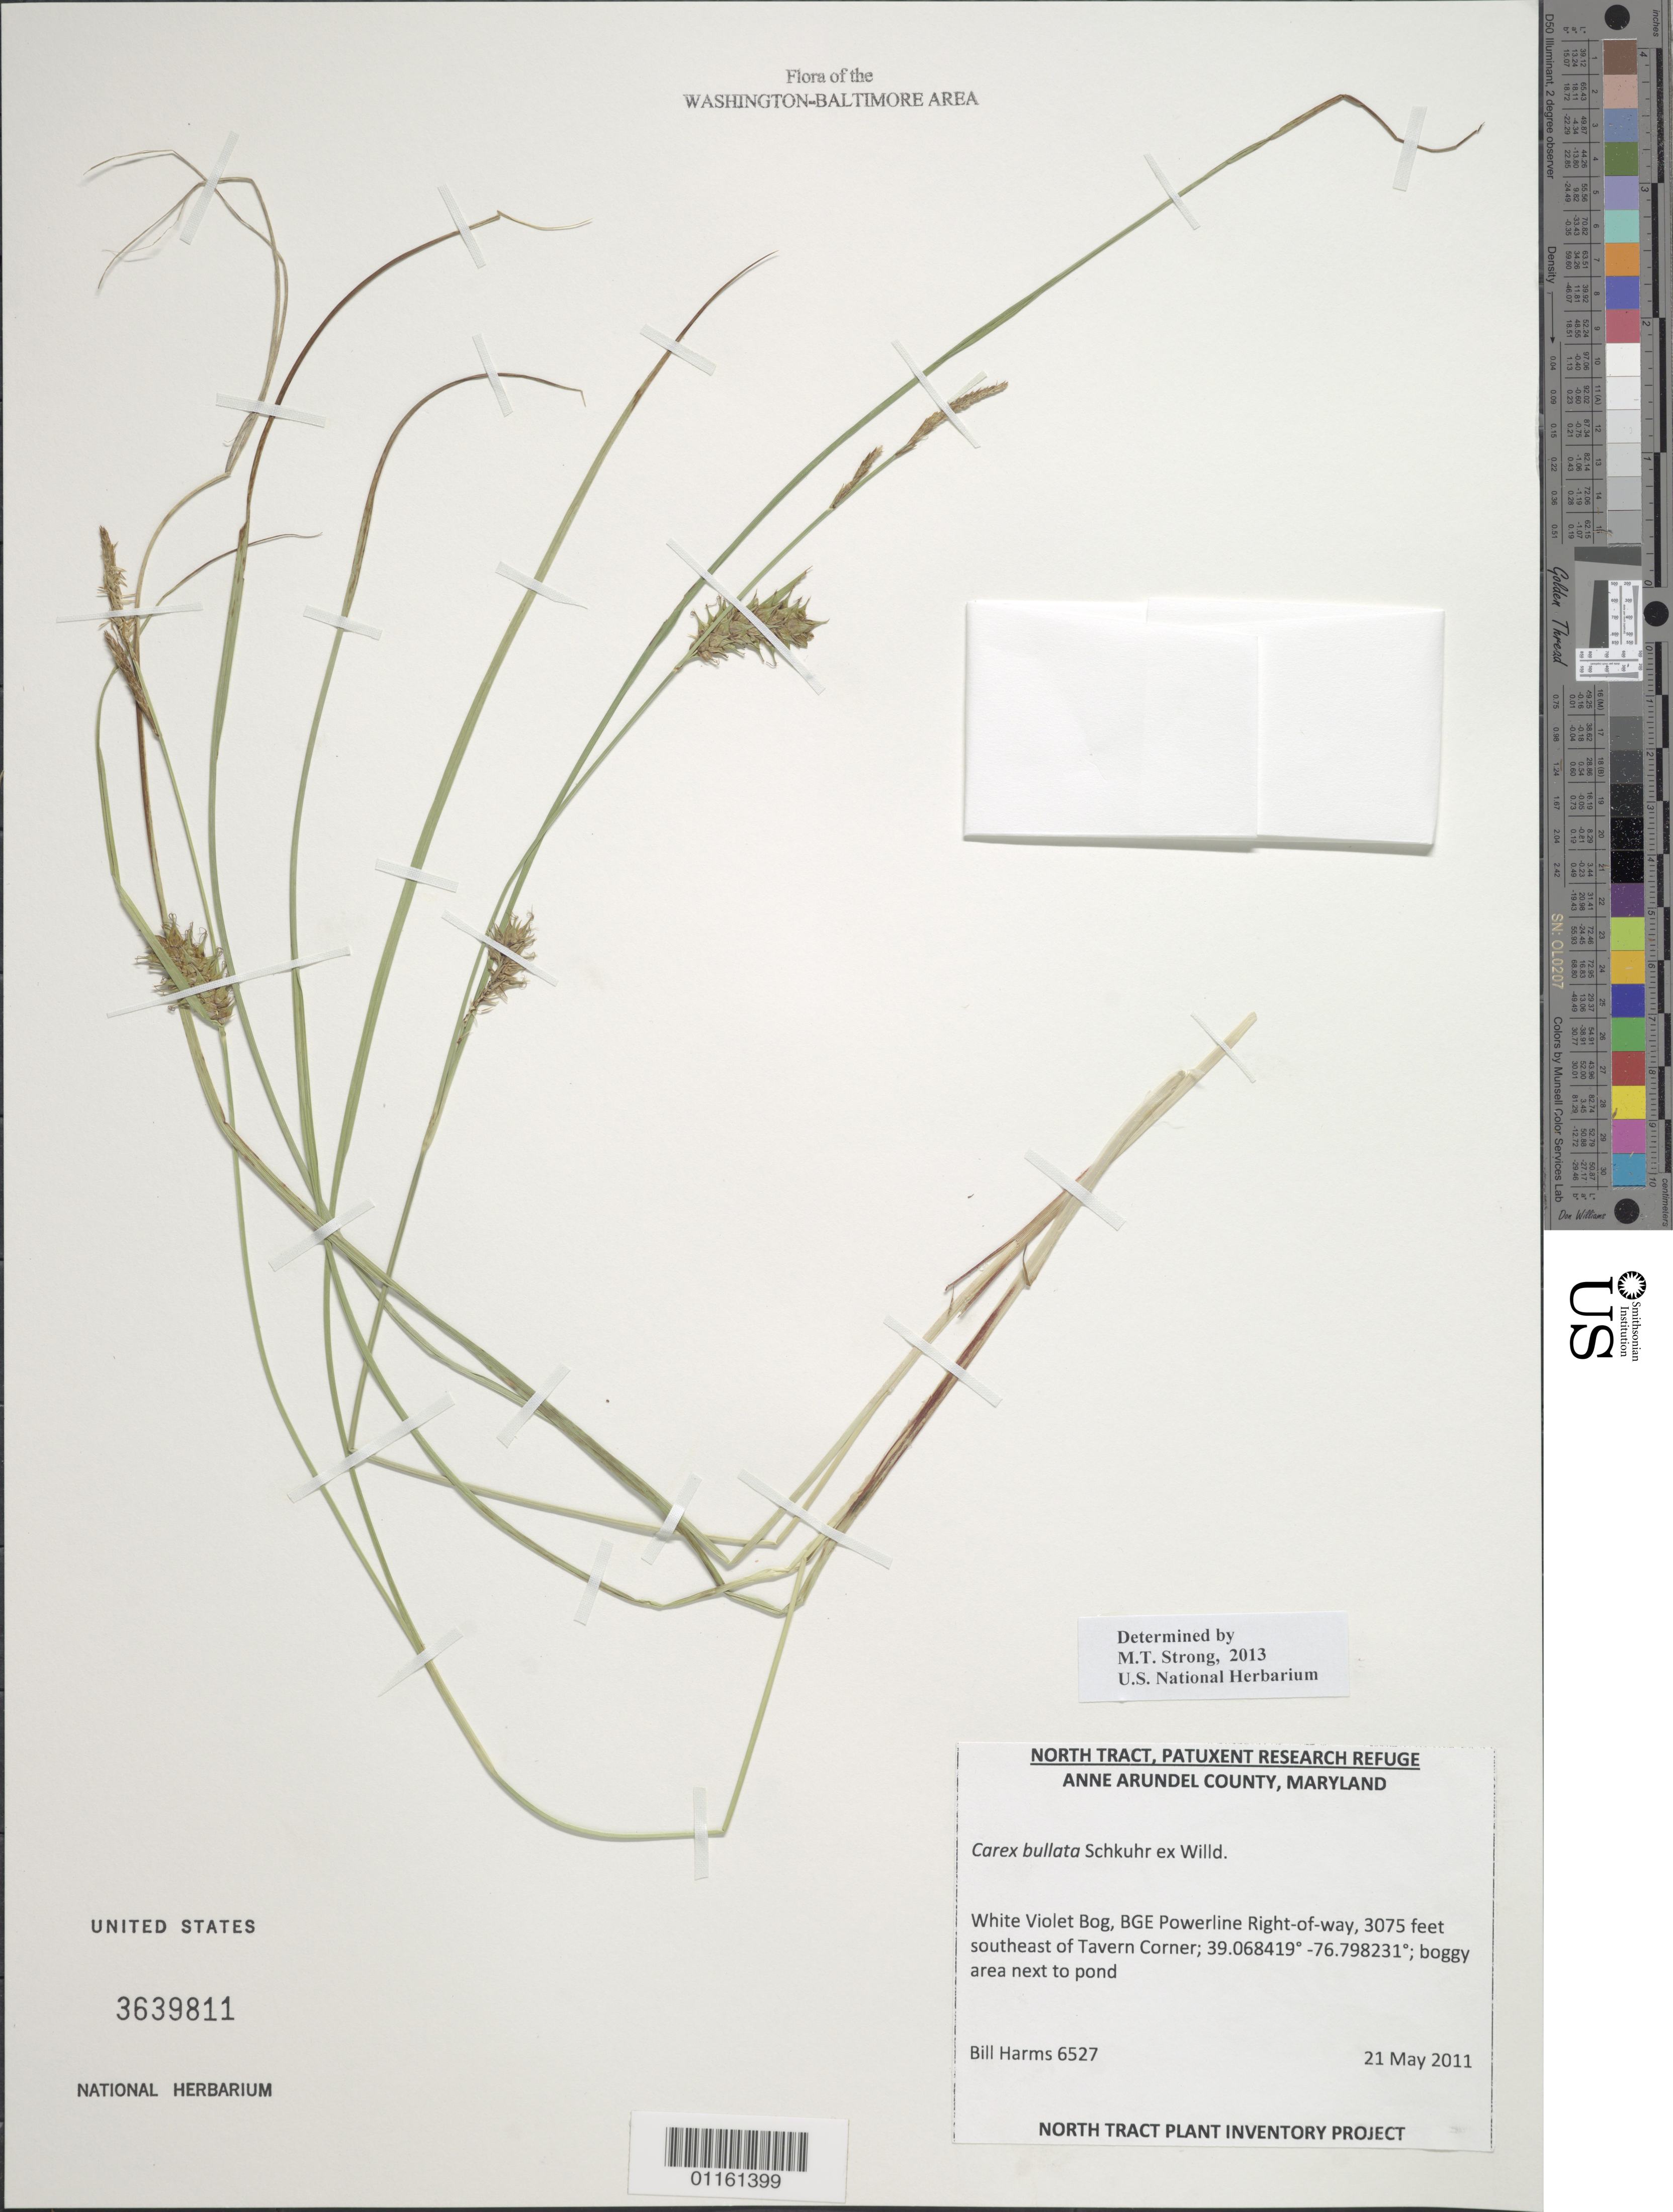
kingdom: Plantae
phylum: Tracheophyta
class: Liliopsida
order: Poales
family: Cyperaceae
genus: Carex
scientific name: Carex bullata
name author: Schkuhr ex Willd.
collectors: B. Harms & J. Worth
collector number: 6527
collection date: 2011-05-21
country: United States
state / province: Maryland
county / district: Anne Arundel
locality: White Violet Bog, BGE Powerline Right-of-way, 3075 feet southeast of Tavern Corner.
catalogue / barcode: US 3639811